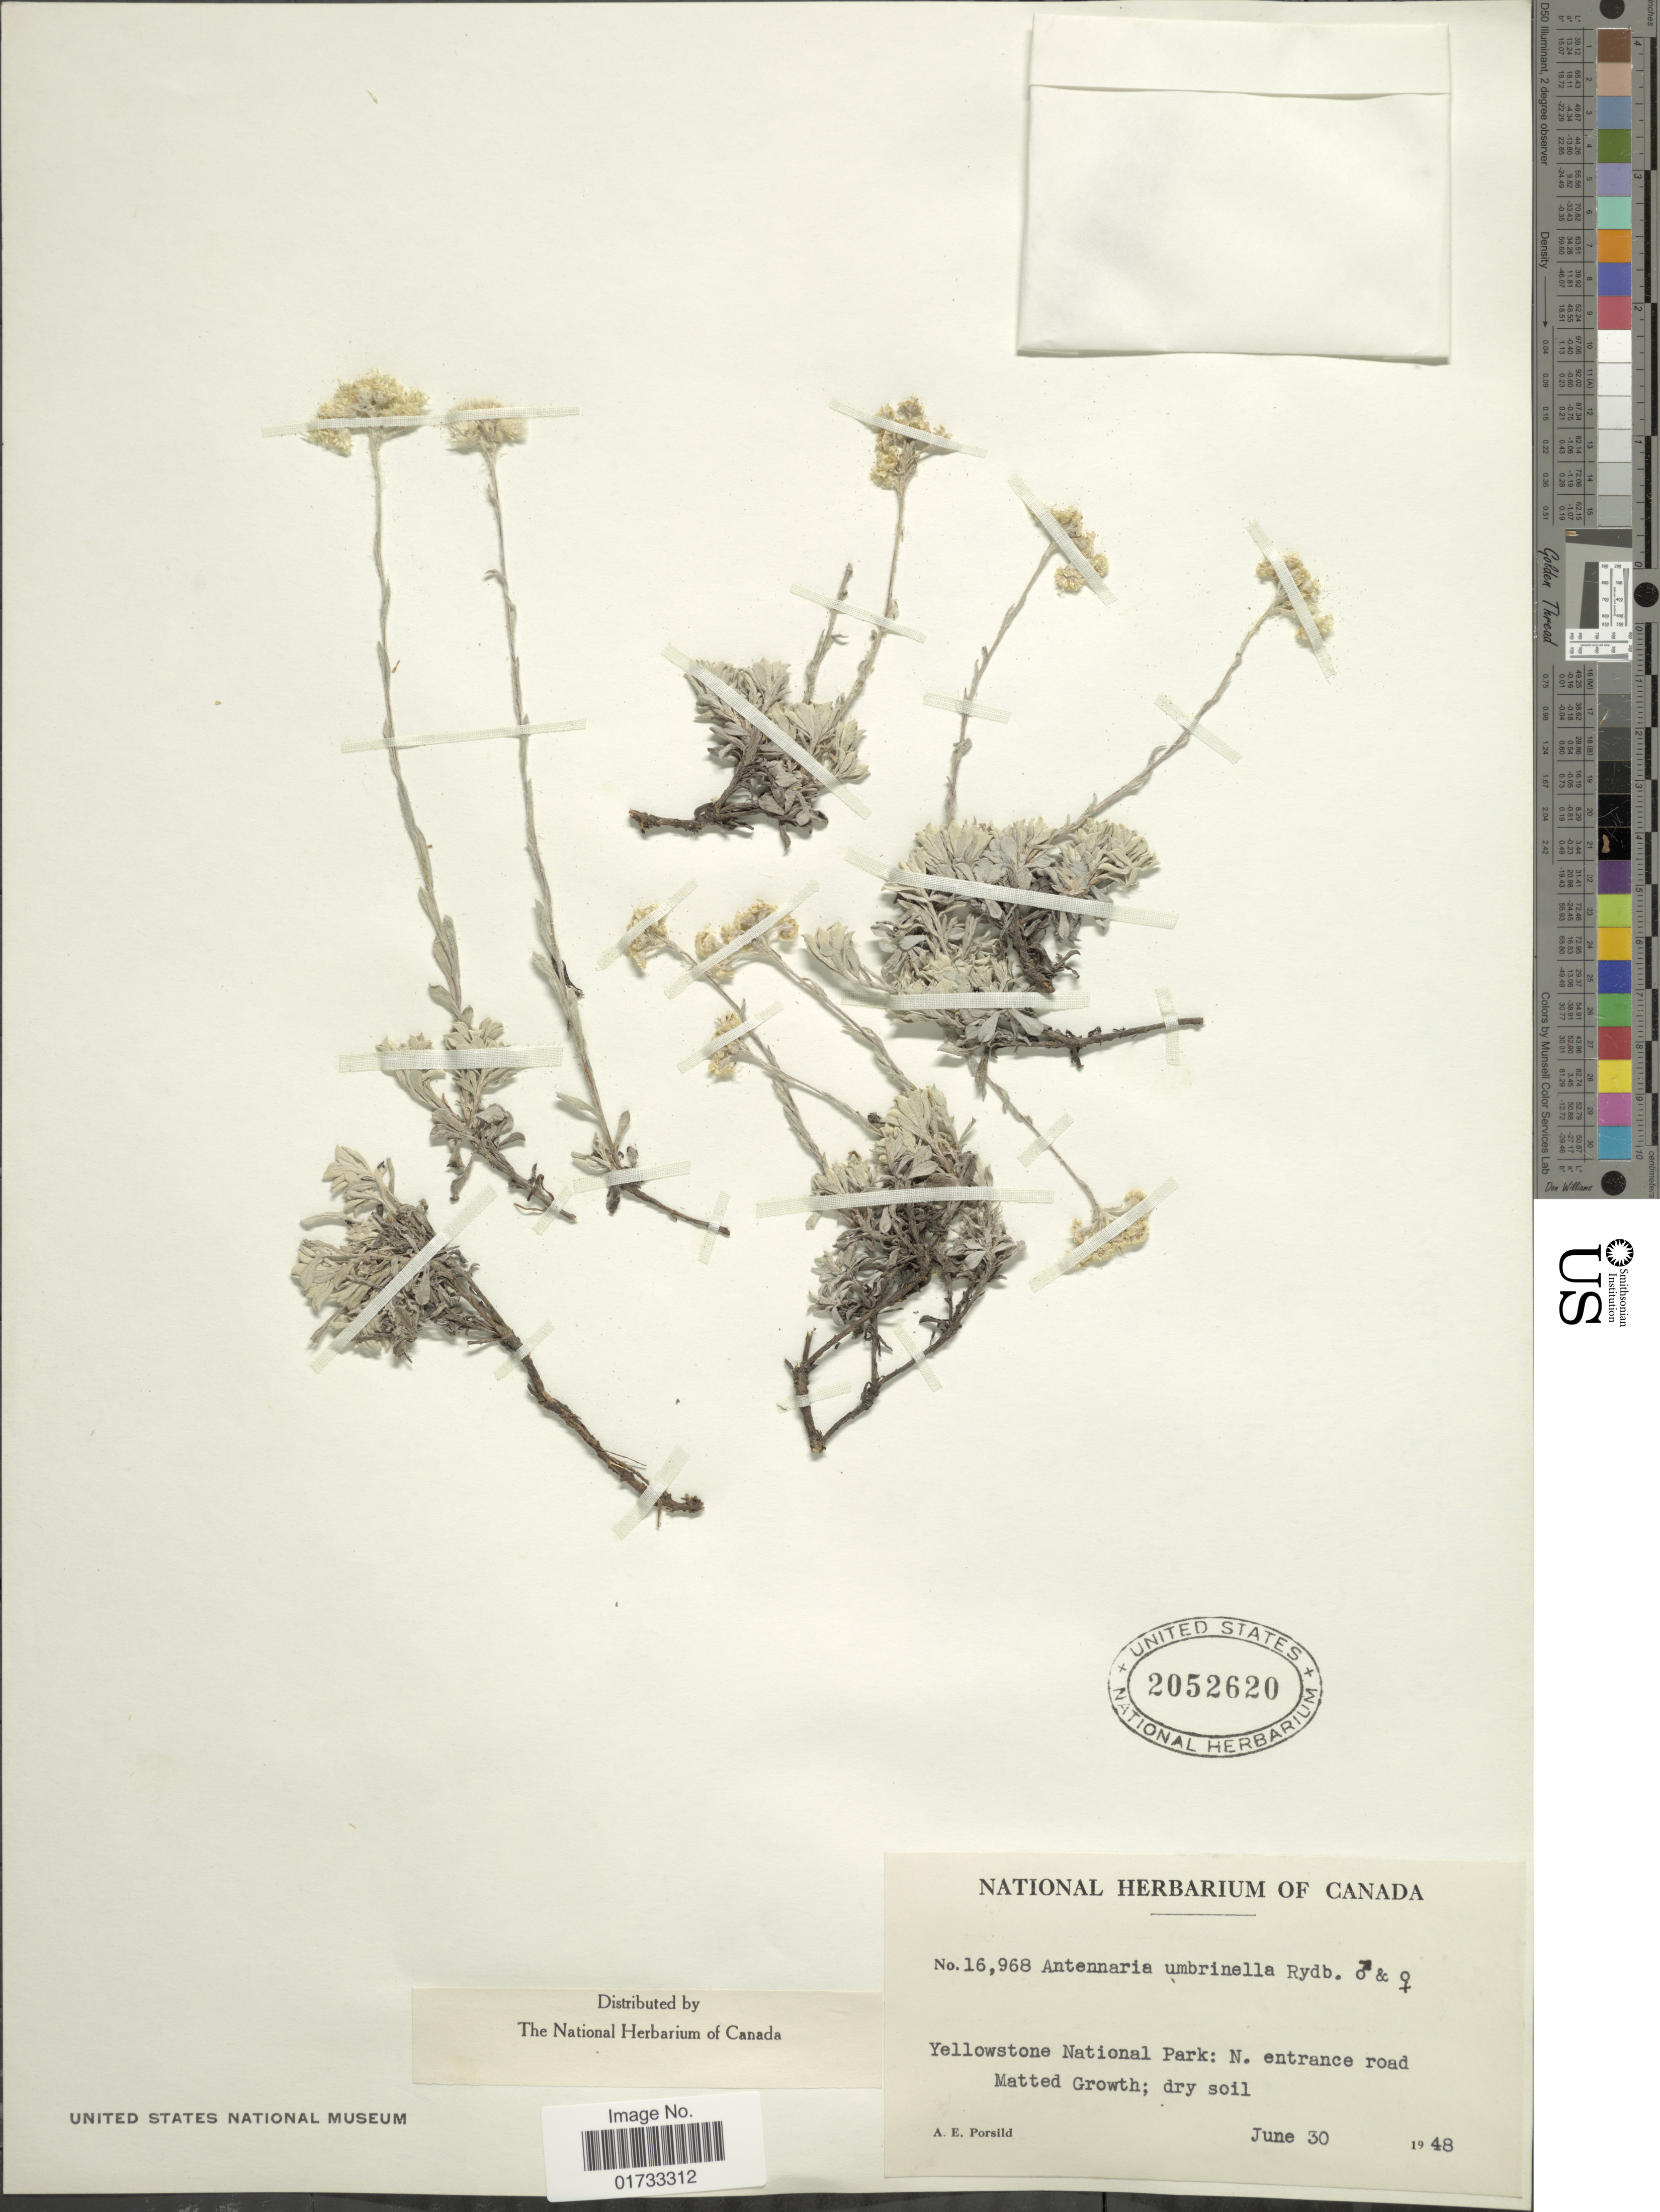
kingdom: Plantae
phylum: Tracheophyta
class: Magnoliopsida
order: Asterales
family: Asteraceae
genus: Antennaria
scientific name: Antennaria umbrinella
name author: Rydb.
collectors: A. E. Porsild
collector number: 16968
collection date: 1948-06-30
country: United States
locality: Yellowstone National Park: N. entrance road Matted Growth; dry soil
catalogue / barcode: US 2052620